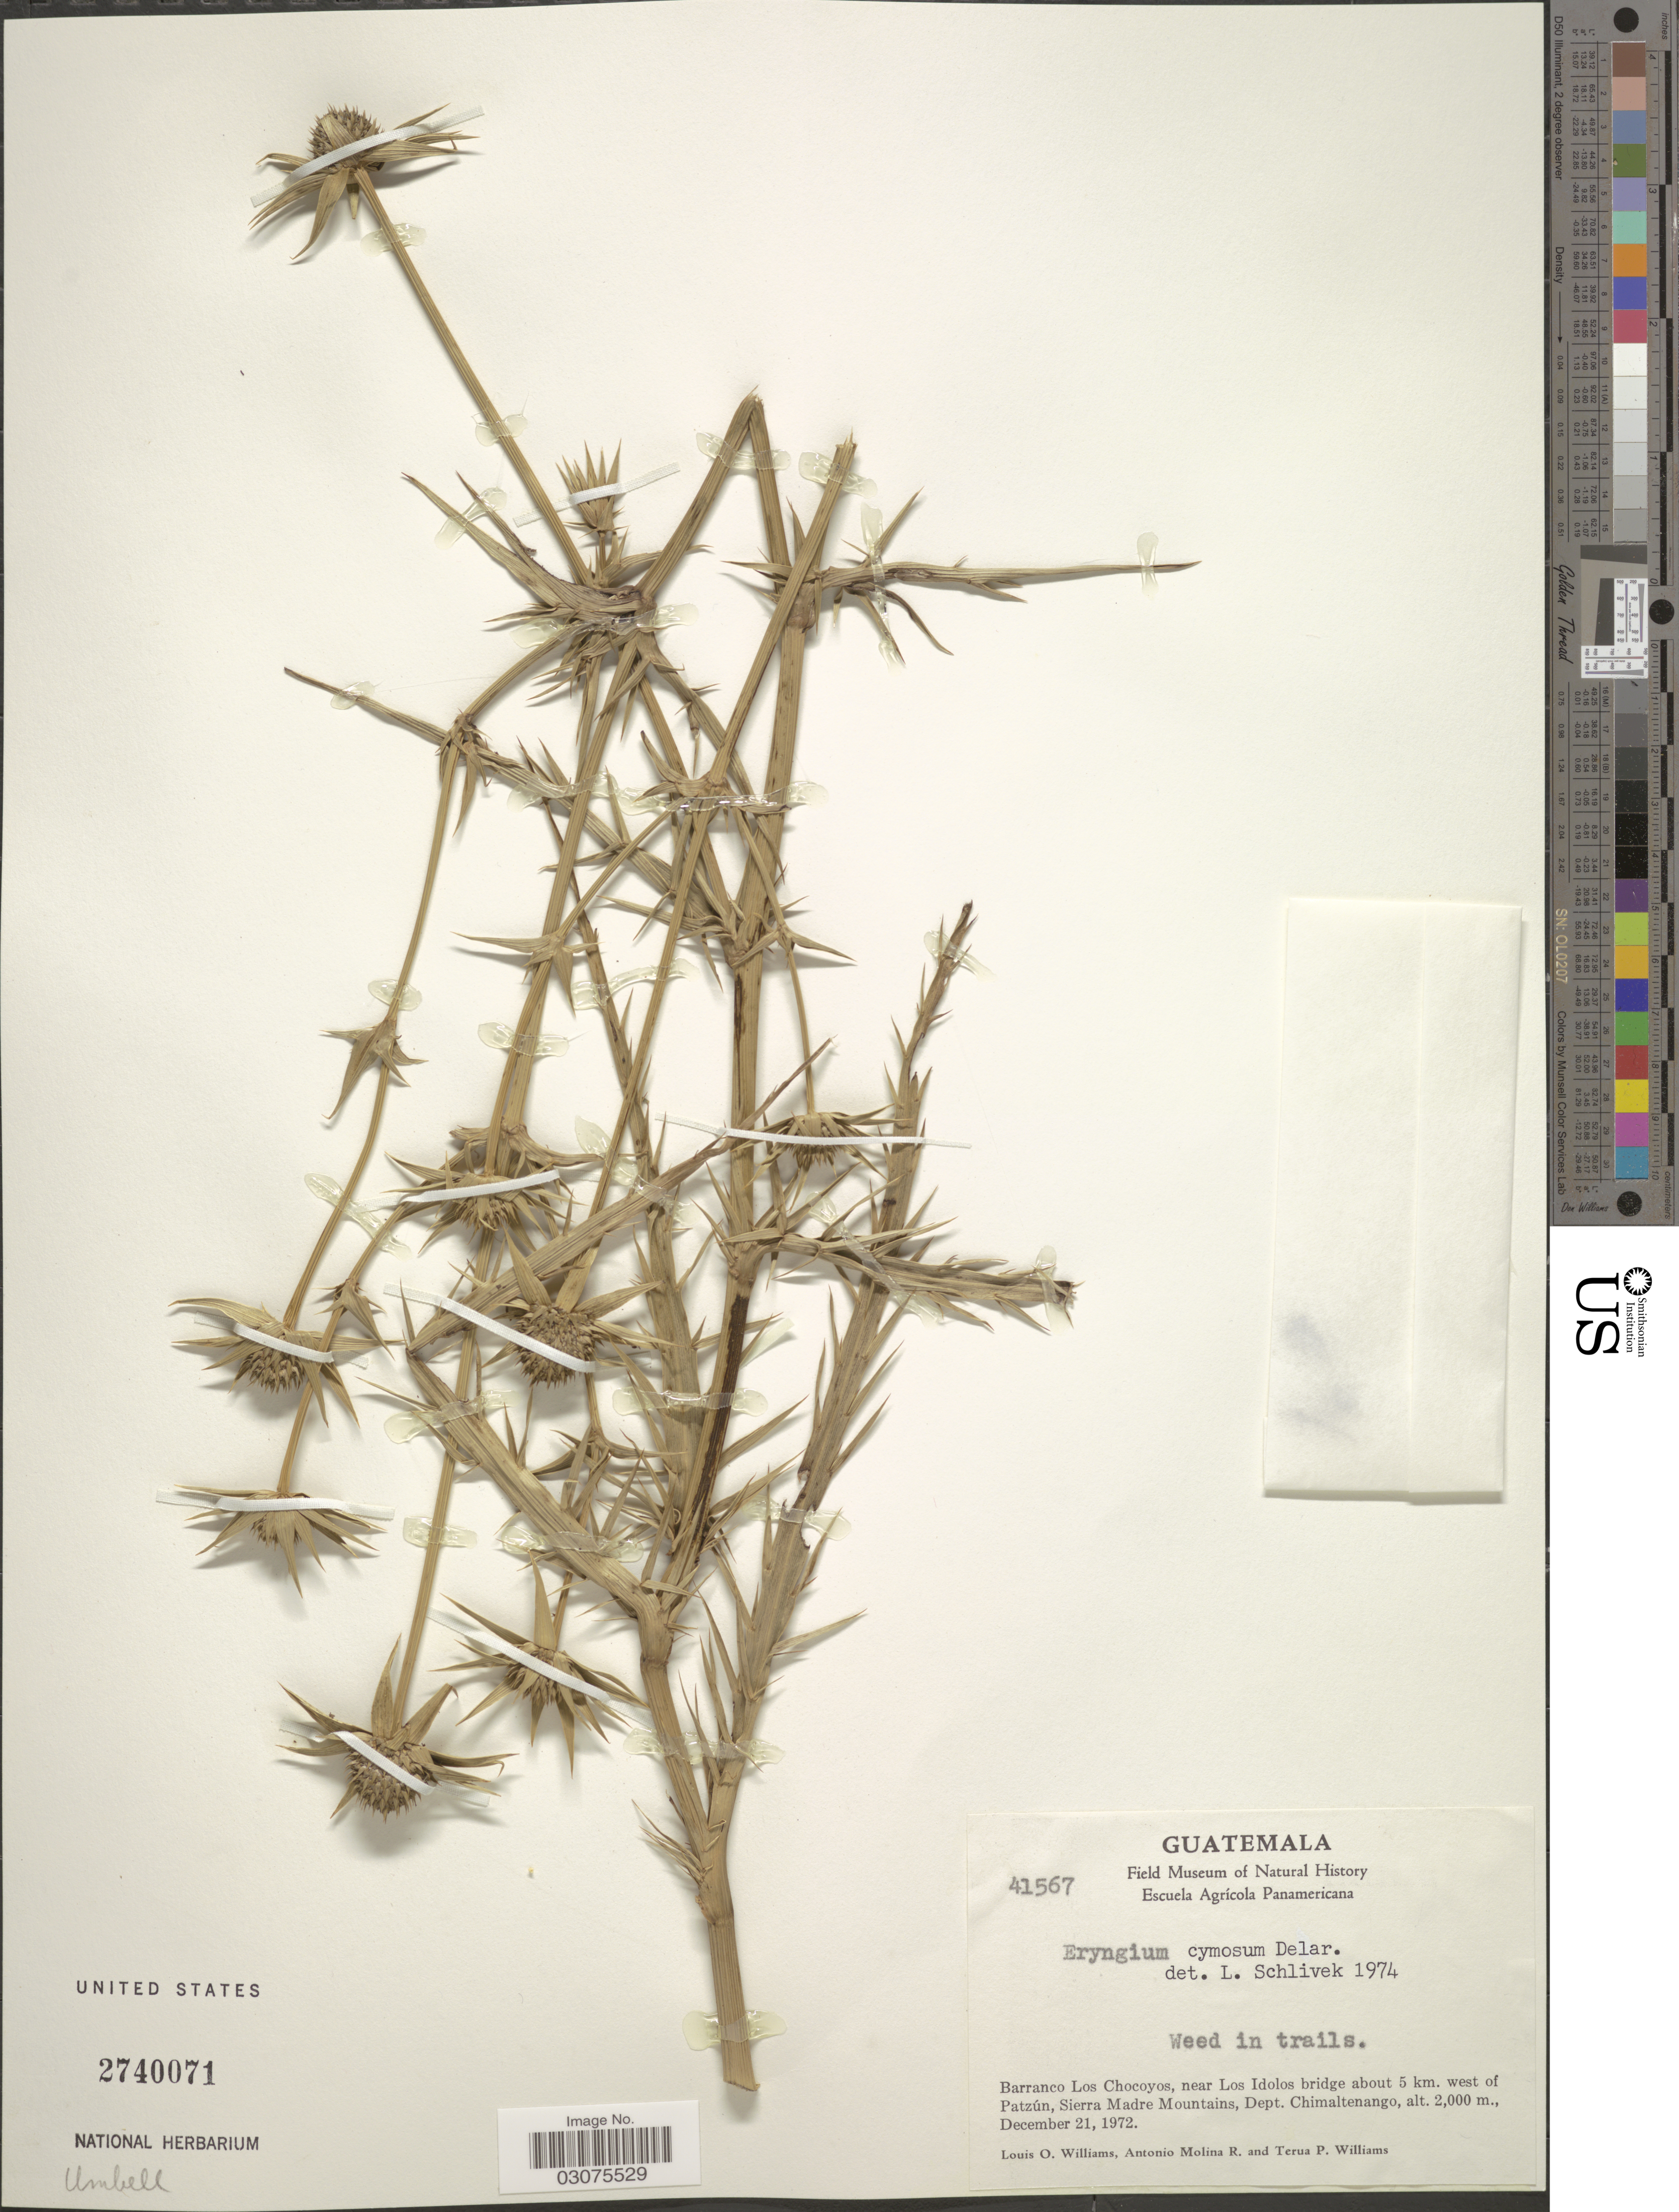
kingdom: Plantae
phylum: Tracheophyta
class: Magnoliopsida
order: Apiales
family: Apiaceae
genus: Eryngium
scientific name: Eryngium cymosum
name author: F. Delaroche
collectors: L. O. Williams, A. Molina R. & T. Williams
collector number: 41567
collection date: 1972-12-21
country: Guatemala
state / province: Chimaltenango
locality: Barranco Los Chocoyos, near Los Idolos bridge about 5 km. west of Patzúm, Sierra Madre Mountains, Dept. Chimaltenango.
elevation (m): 2000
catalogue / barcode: US 2740071